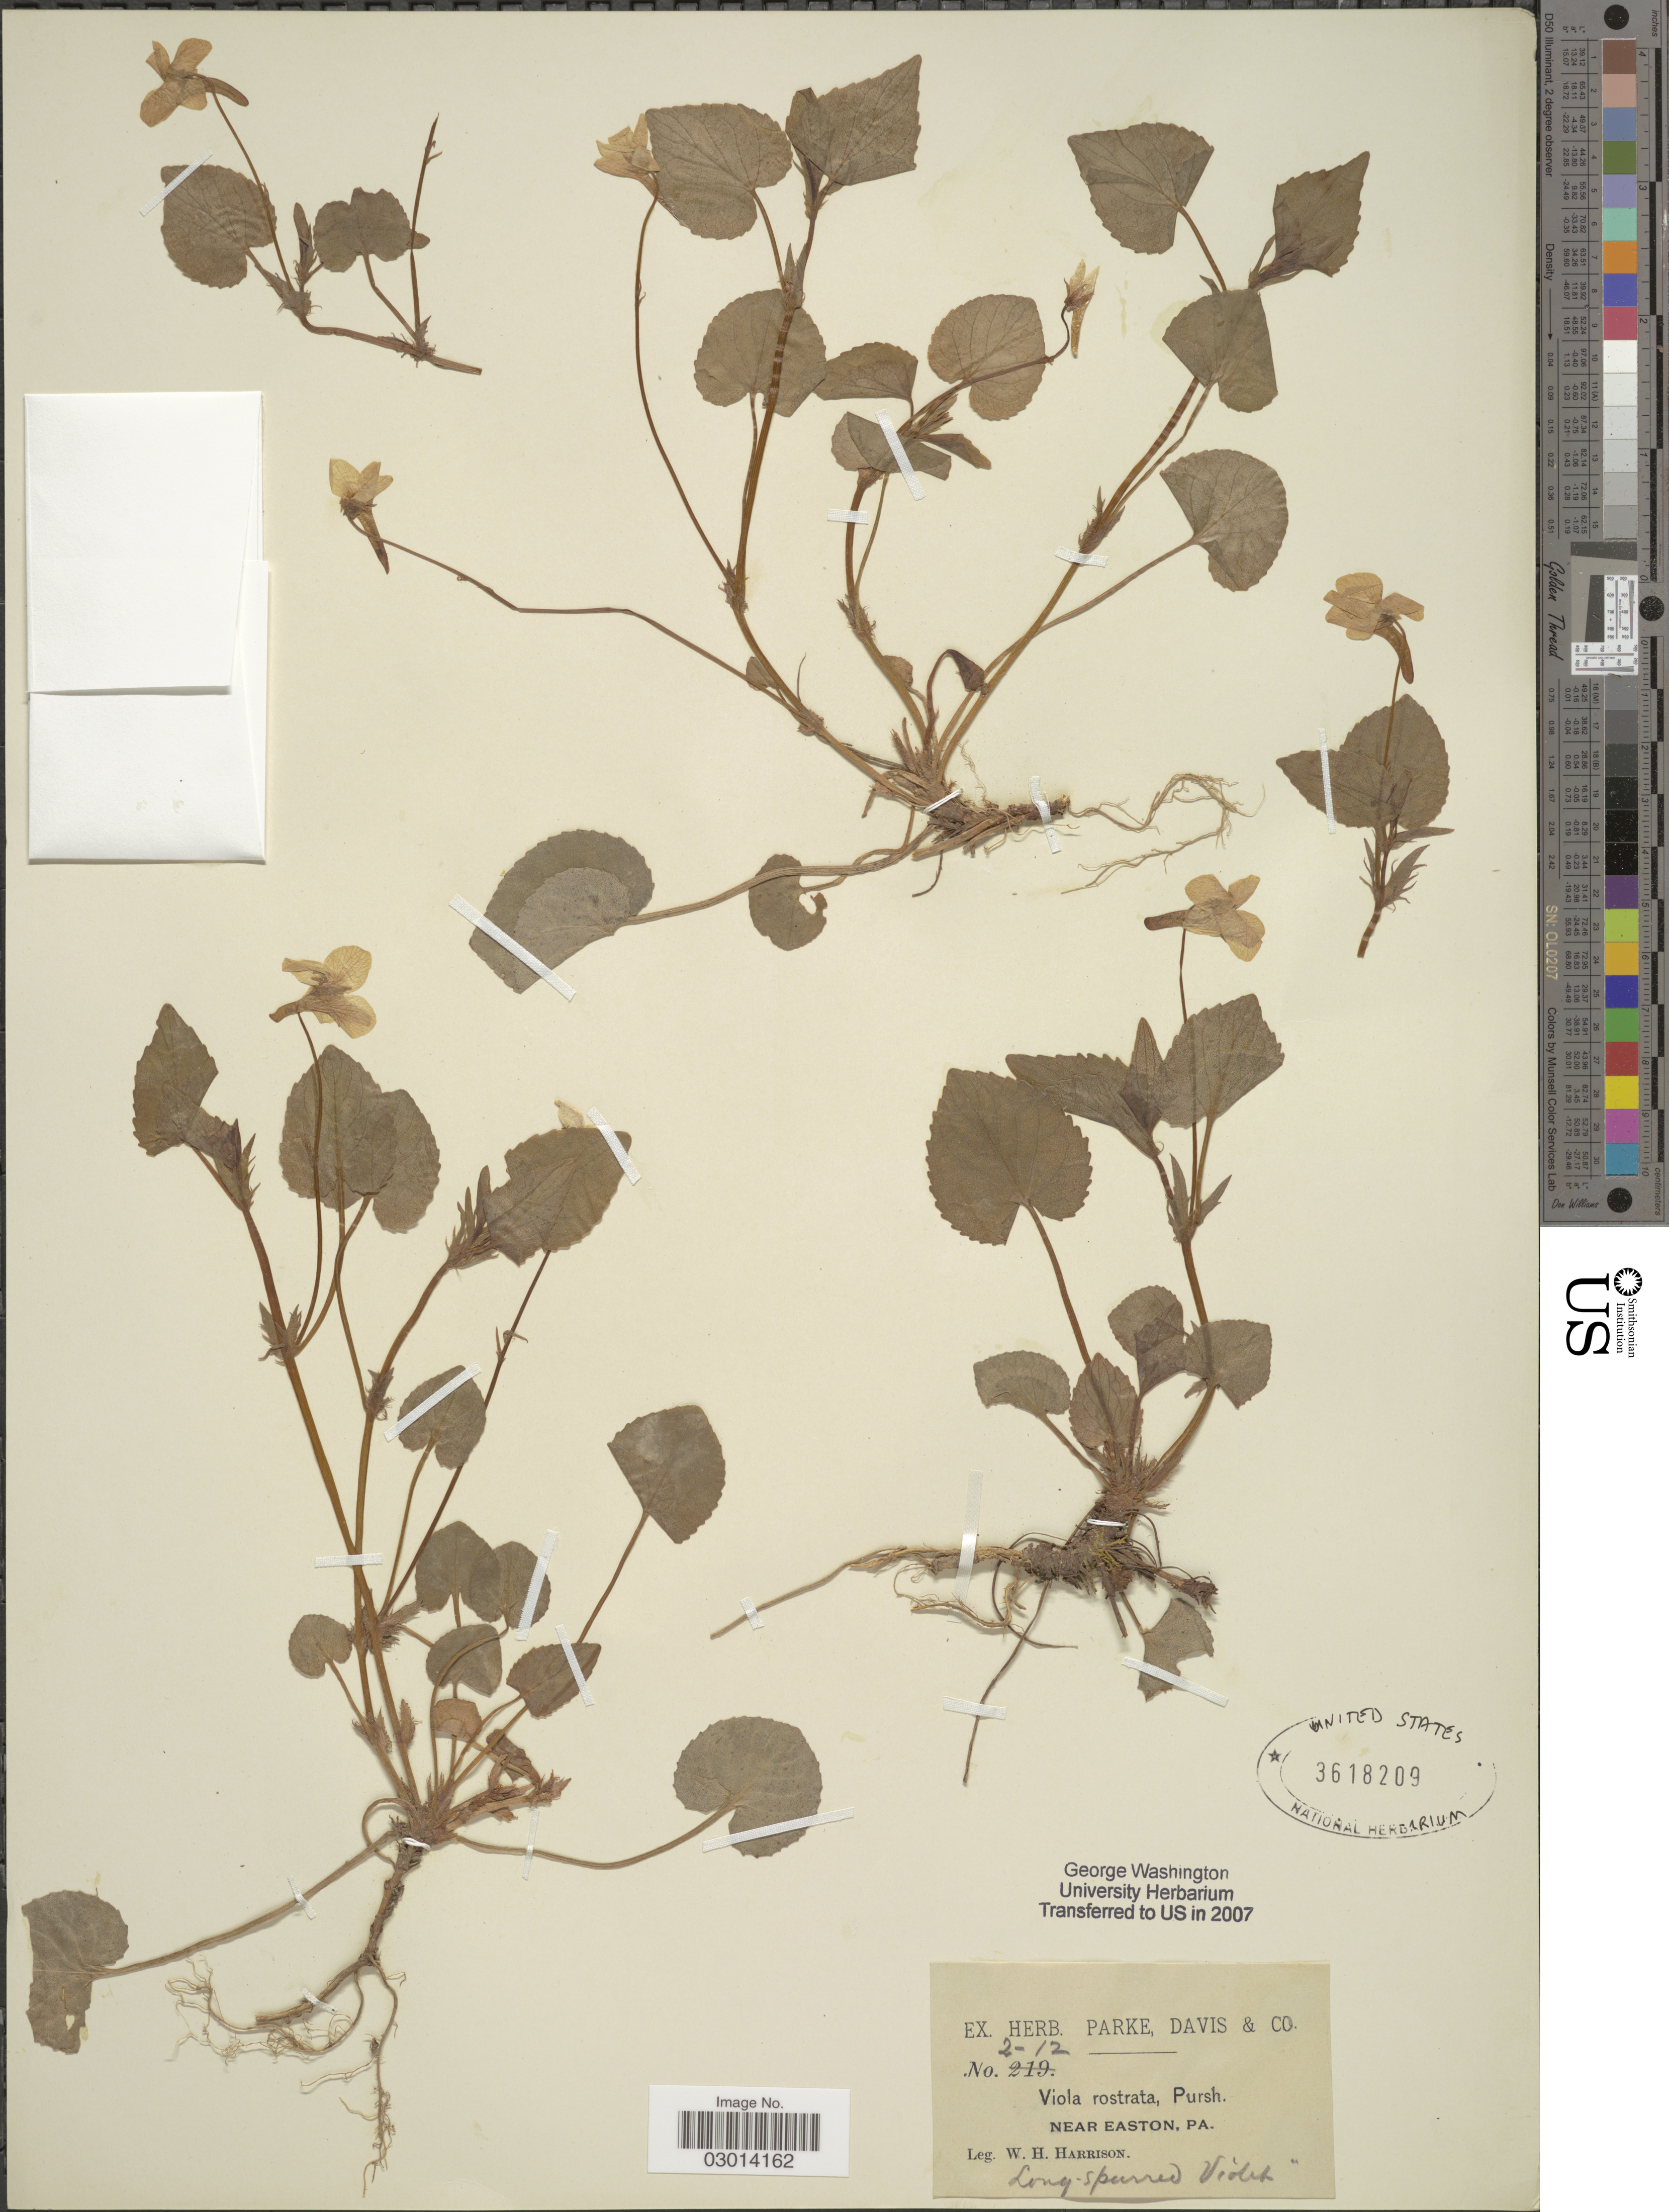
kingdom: Plantae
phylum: Tracheophyta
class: Magnoliopsida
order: Malpighiales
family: Violaceae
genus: Viola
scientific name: Viola rostrata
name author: Pursh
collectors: W. H. Harrison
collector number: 2-12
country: United States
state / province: Pennsylvania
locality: Near Easton, Pa.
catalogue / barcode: US 3618209